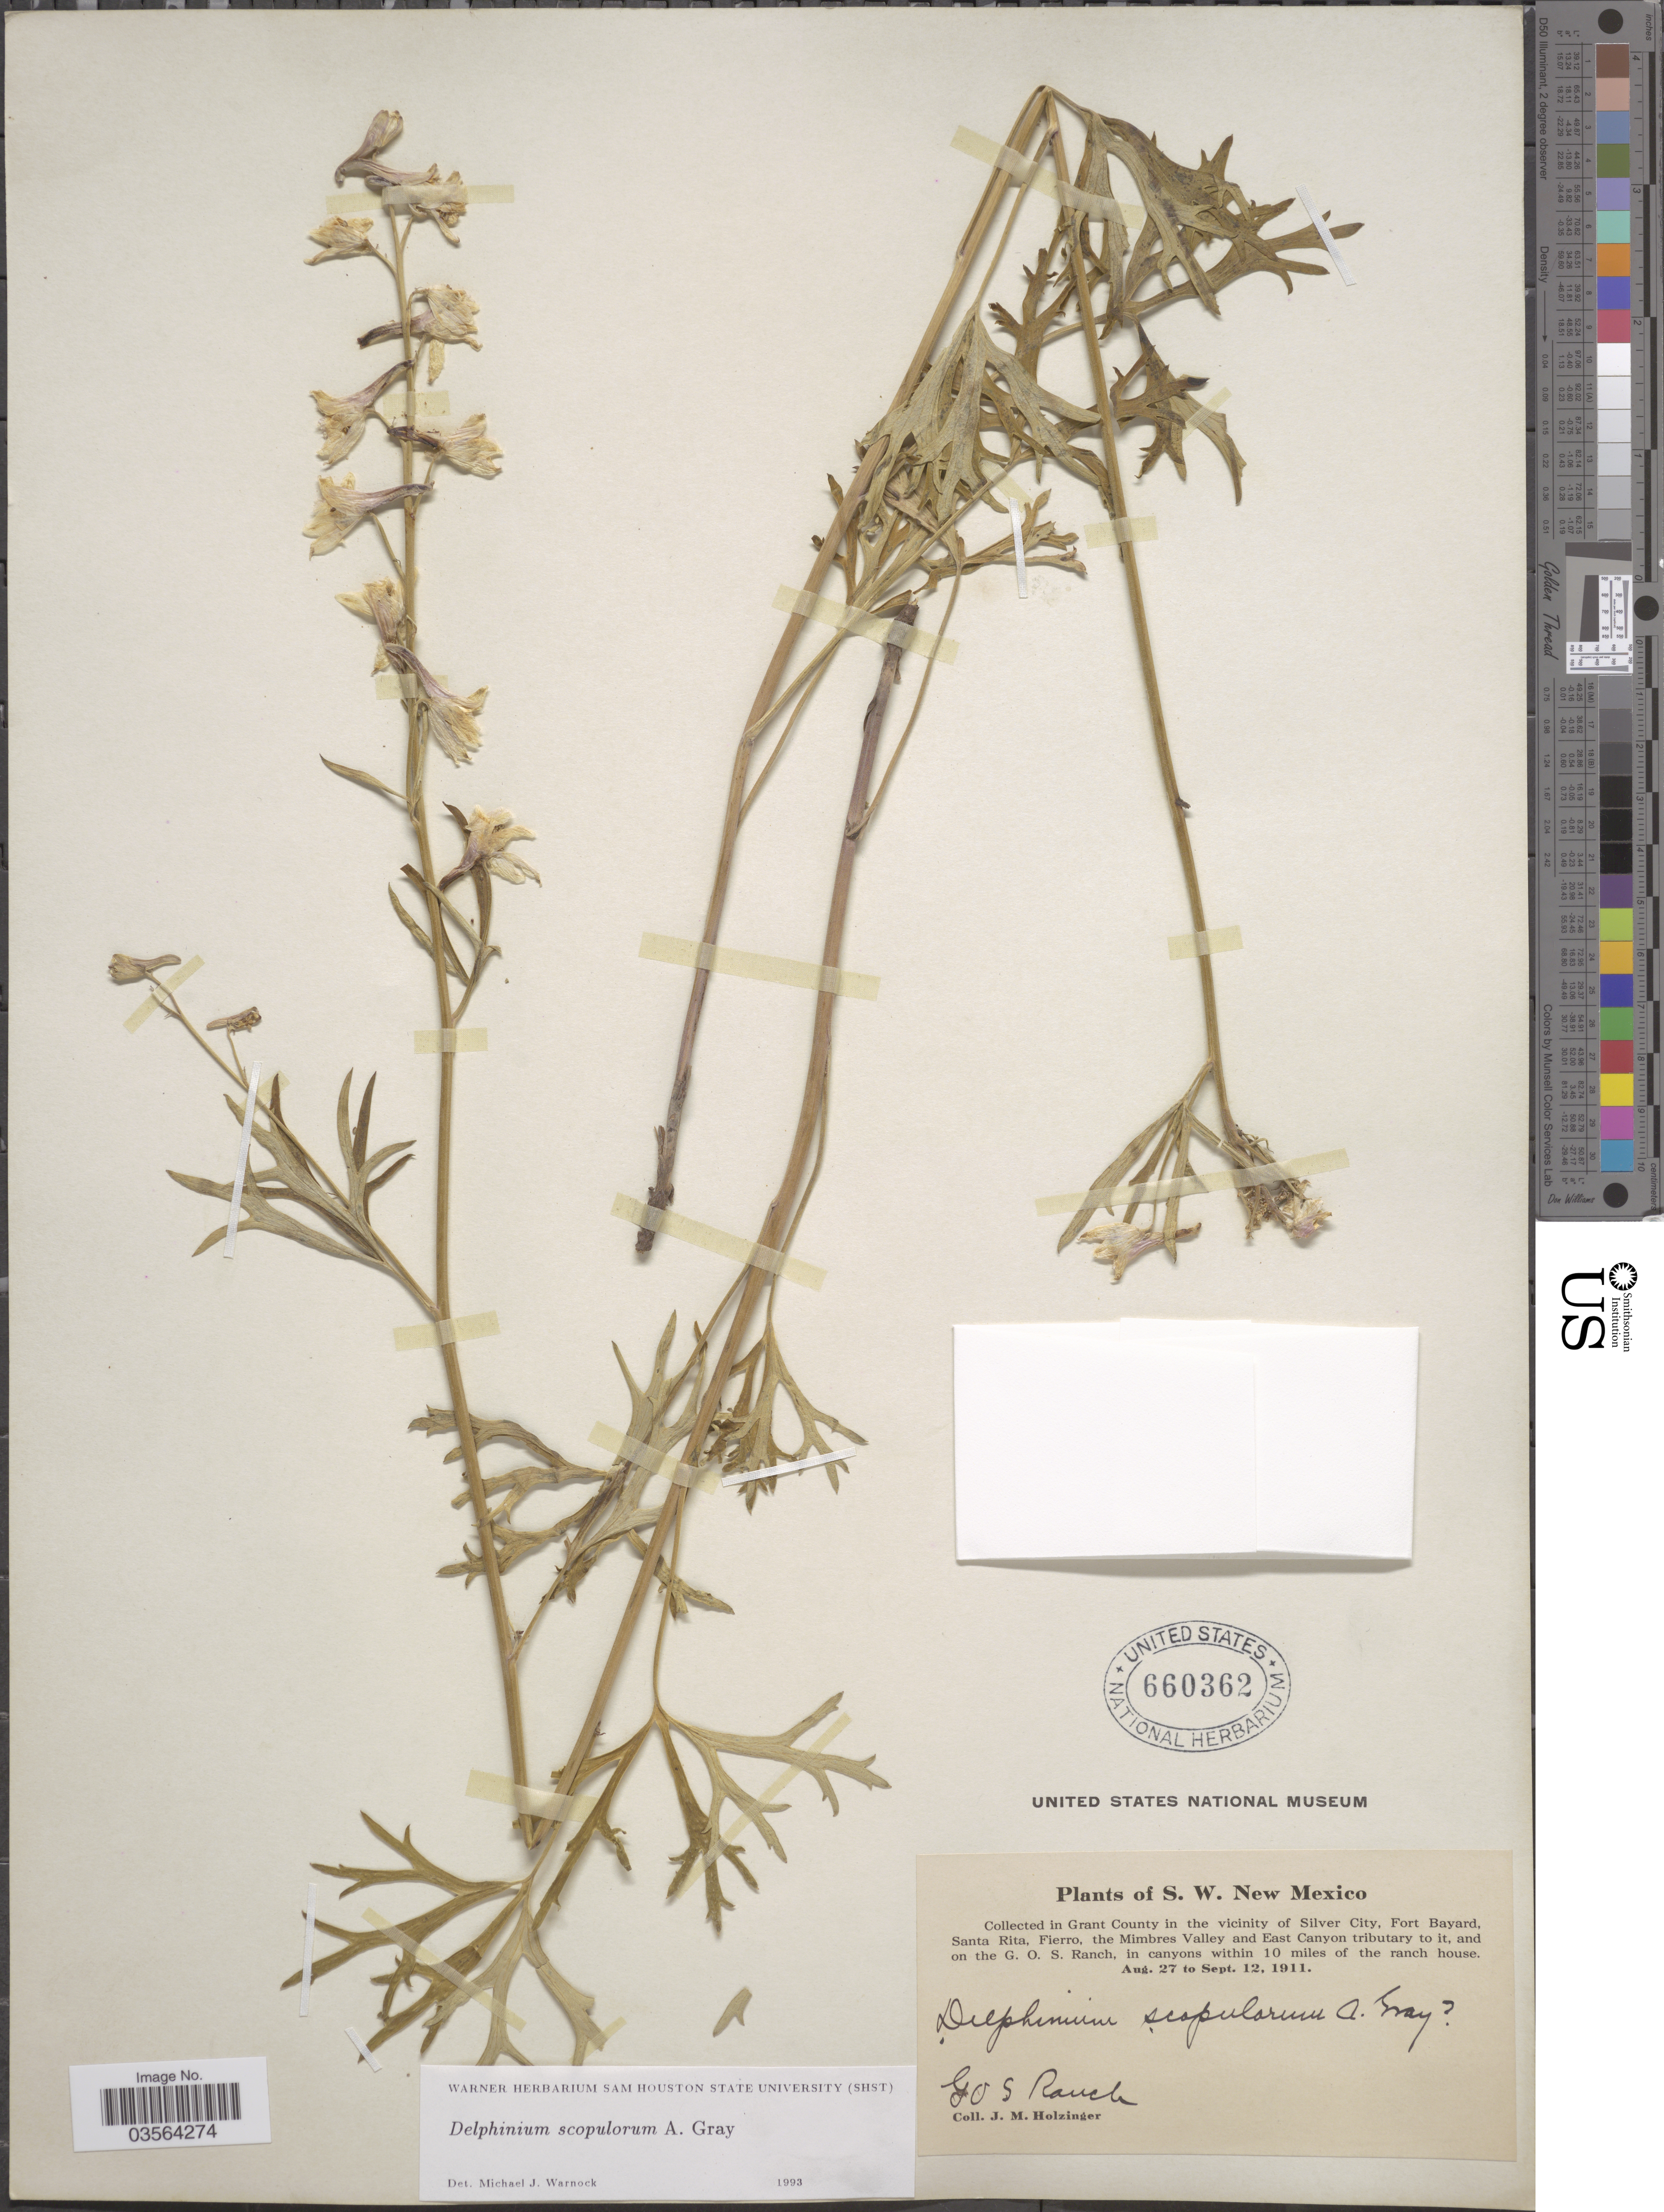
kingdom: Plantae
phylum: Tracheophyta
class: Magnoliopsida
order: Ranunculales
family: Ranunculaceae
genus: Delphinium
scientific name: Delphinium scopulorum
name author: A. Gray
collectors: J. M. Holzinger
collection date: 1911-08-27/1911-09-12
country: United States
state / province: New Mexico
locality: S.W. New Mexico. In Grant County in the vicinity of Silver City, Fort Bayard, Santa Rita, Fierro, the Mimbres Valley and East Canyon tributary to it, and the G. O. S. Ranch, in canyons within 10 miles of the ranch house. G O S Ranch.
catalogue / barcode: US 660362